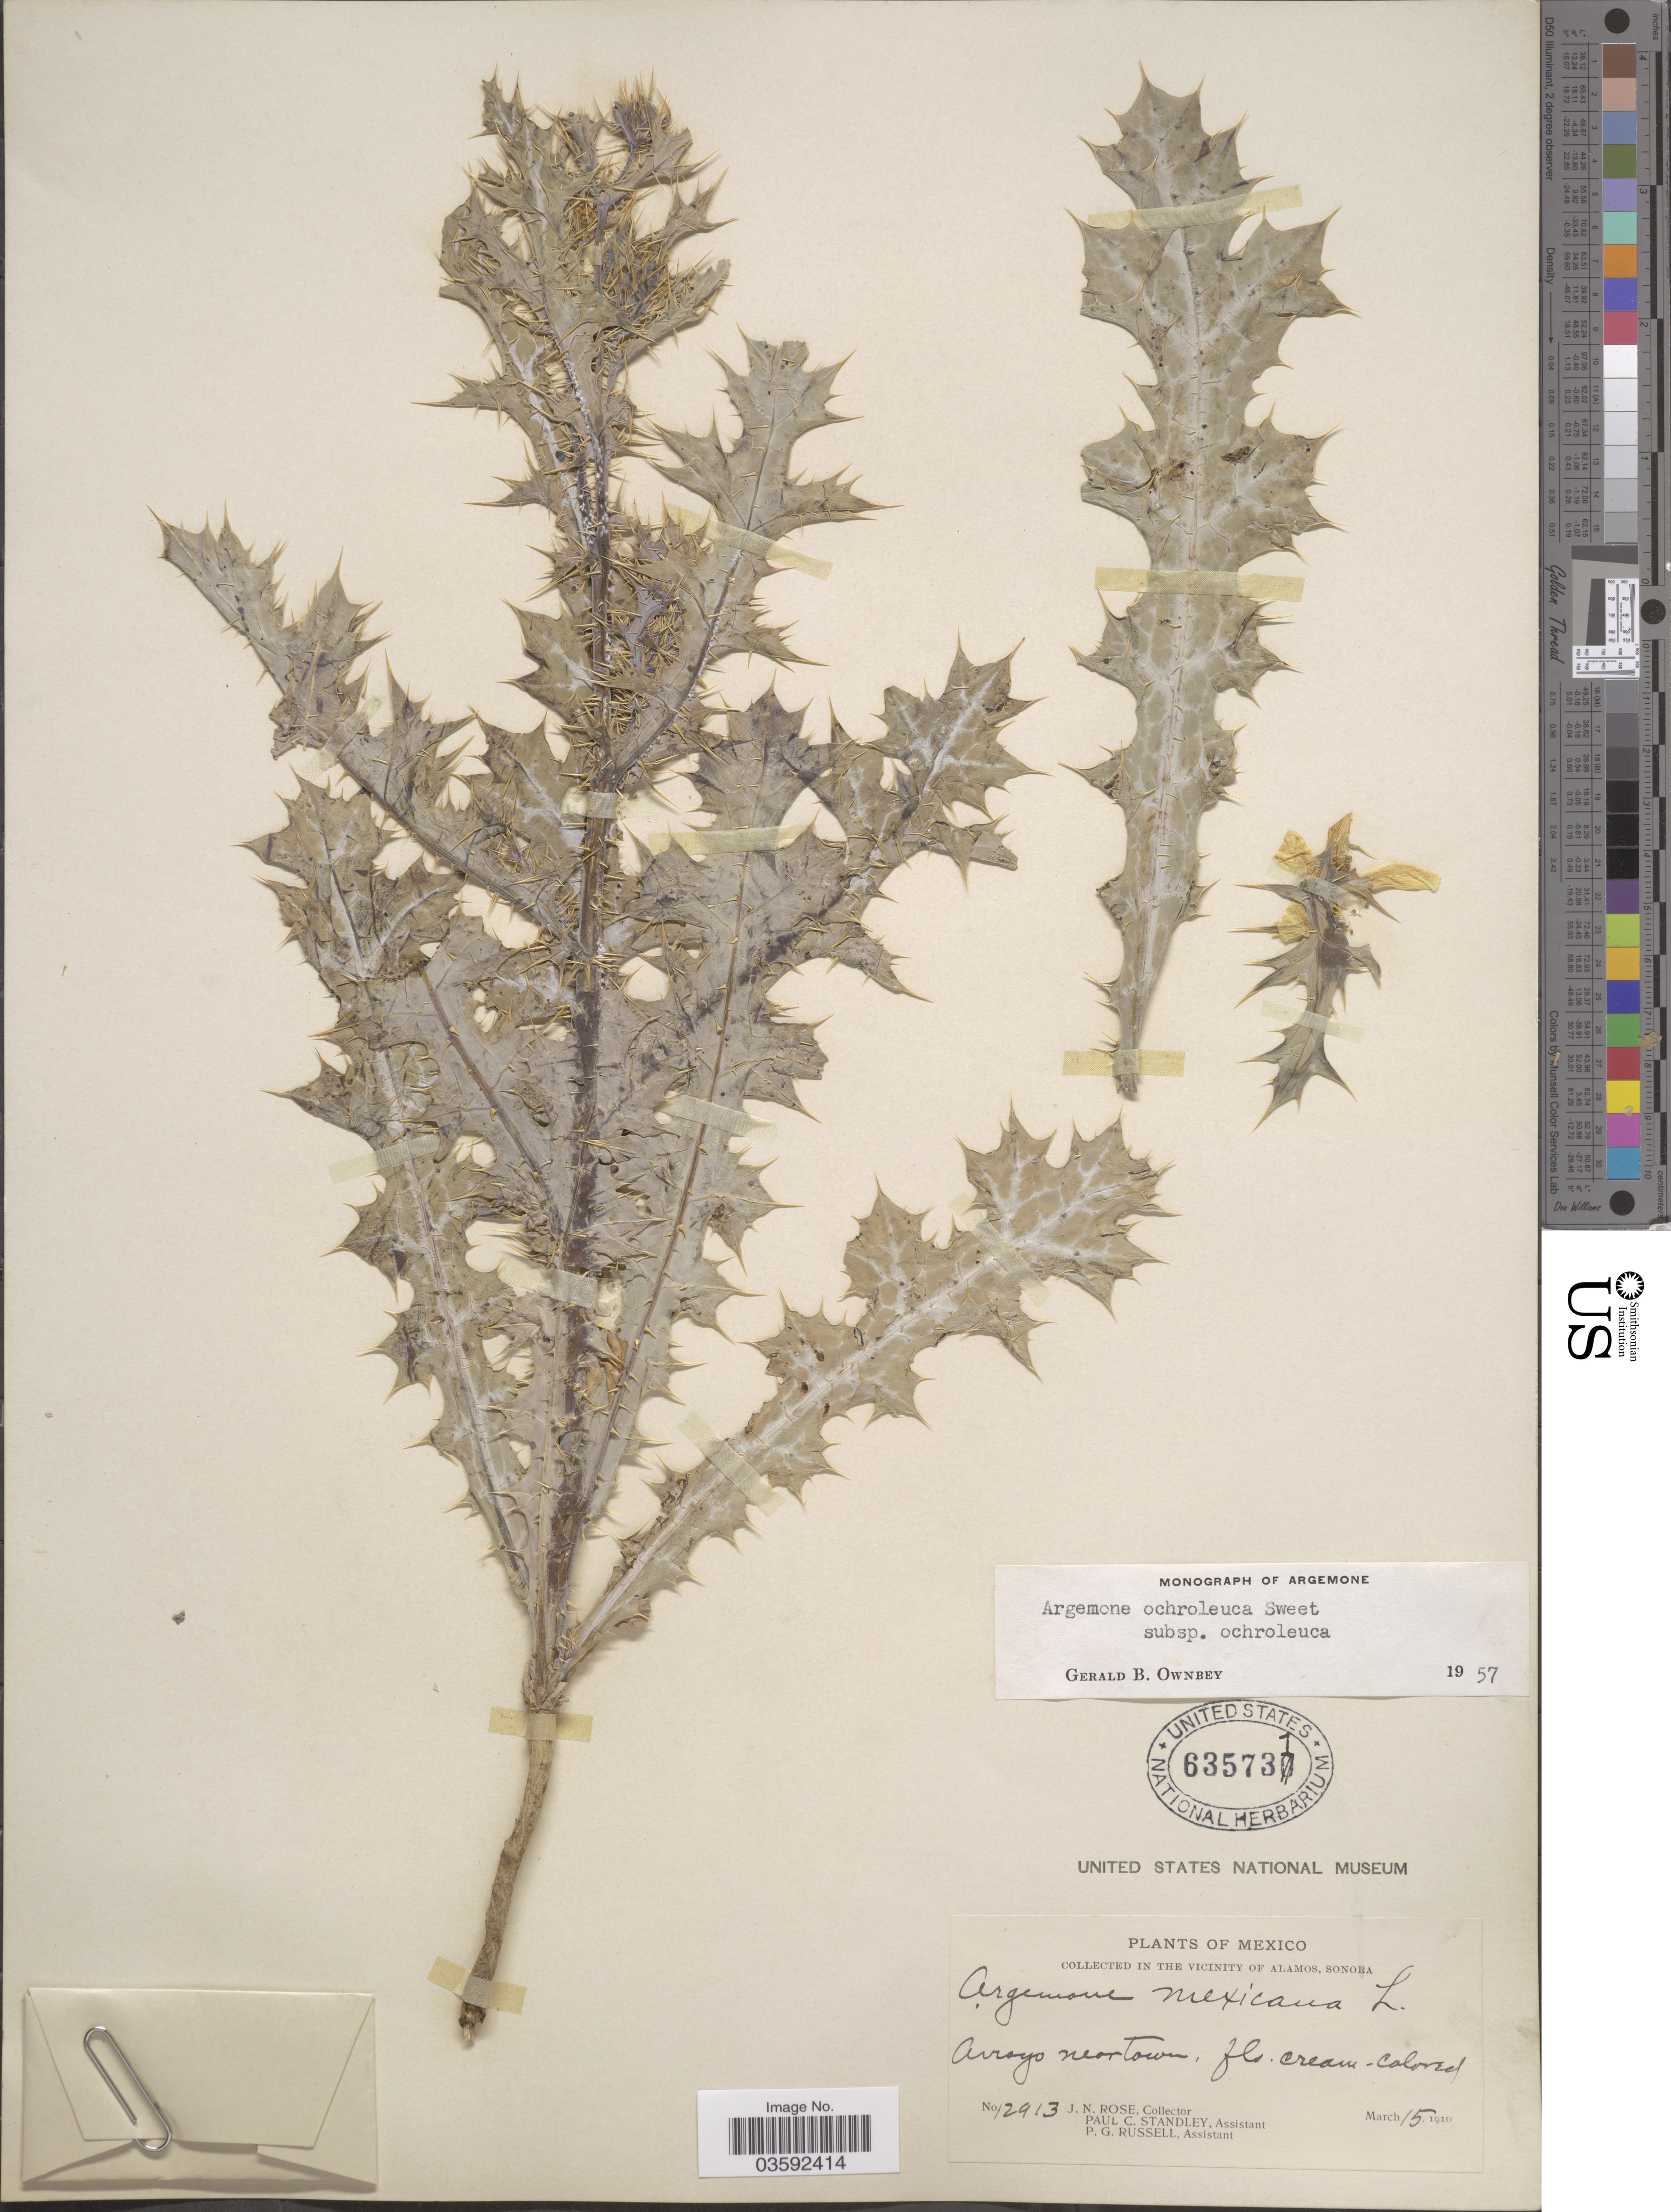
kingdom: Plantae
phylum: Tracheophyta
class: Magnoliopsida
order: Ranunculales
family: Papaveraceae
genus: Argemone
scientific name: Argemone ochroleuca subsp. ochroleuca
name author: Sweet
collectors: J. N. Rose, P. C. Standley & P. G. Russell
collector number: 12913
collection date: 1910-03-15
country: Mexico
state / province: Sonora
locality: In the Vicinity of Alamos. Arroyo near town.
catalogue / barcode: US 635731